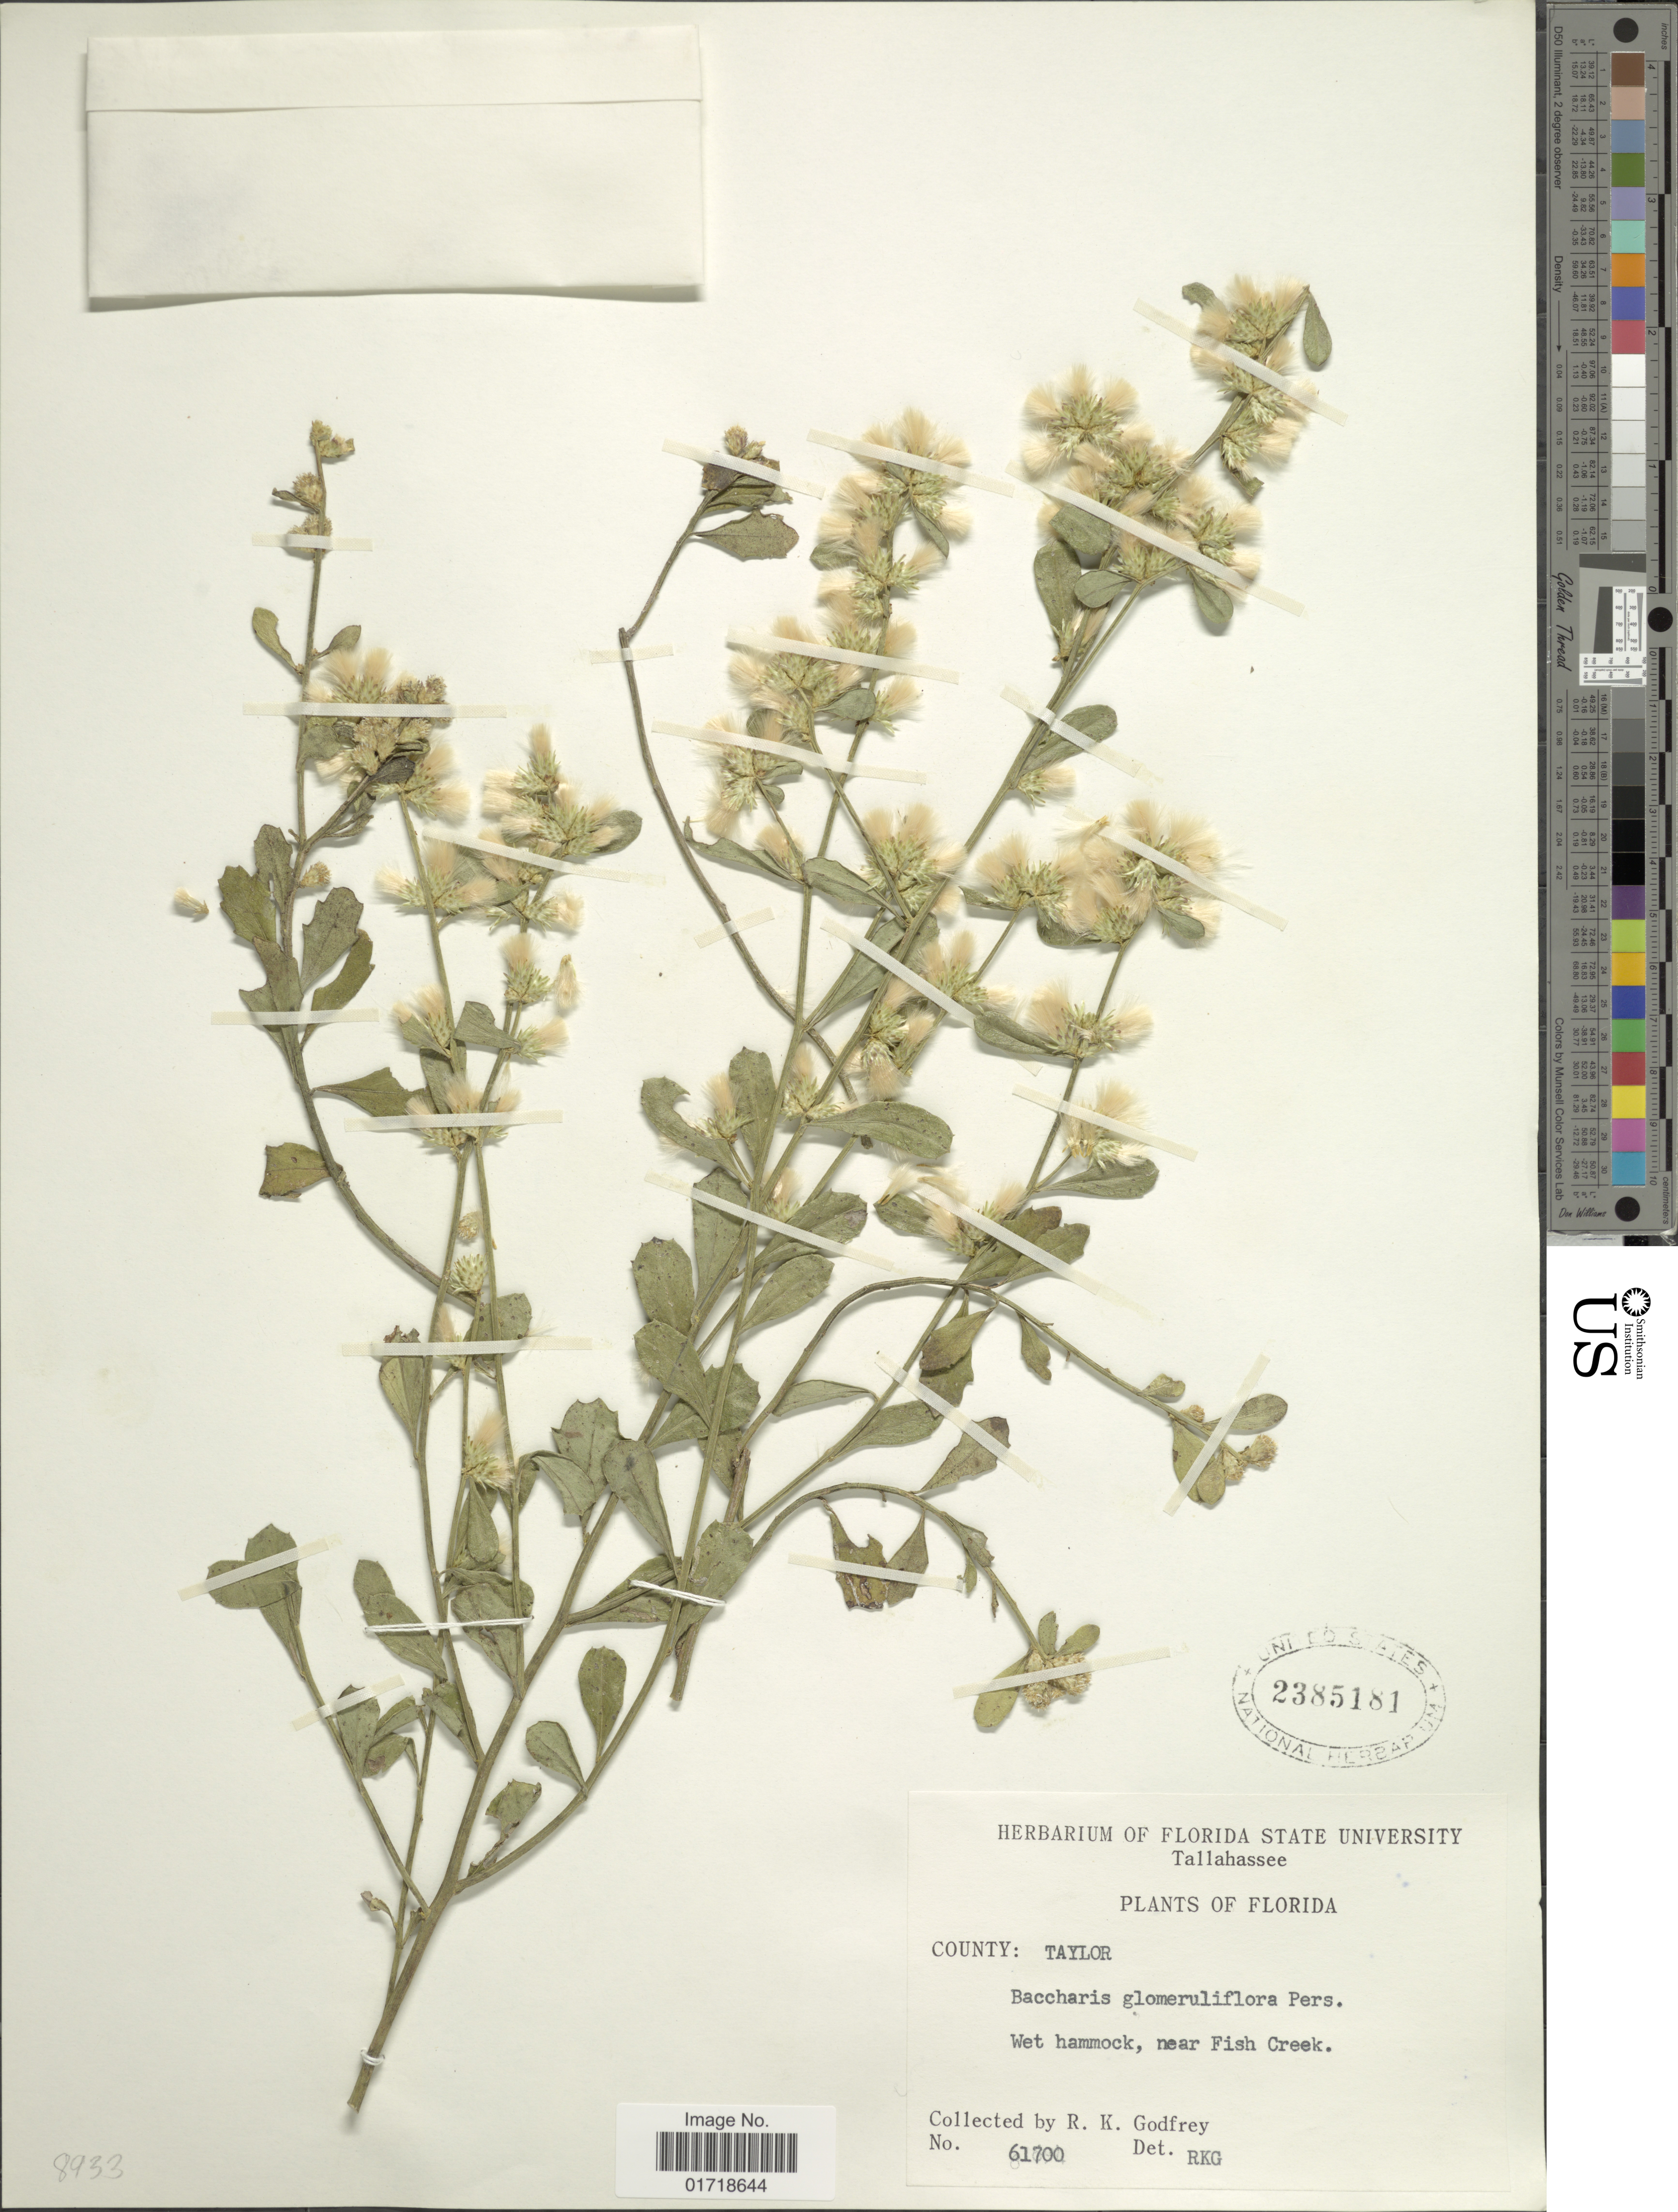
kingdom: Plantae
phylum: Tracheophyta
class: Magnoliopsida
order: Asterales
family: Asteraceae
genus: Baccharis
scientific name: Baccharis glomeruliflora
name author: Pers.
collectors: -- Godfrey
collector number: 61700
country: United States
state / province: Florida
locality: County: Taylor, Wet Hammock, near Fish Creek.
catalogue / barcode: US 2385181